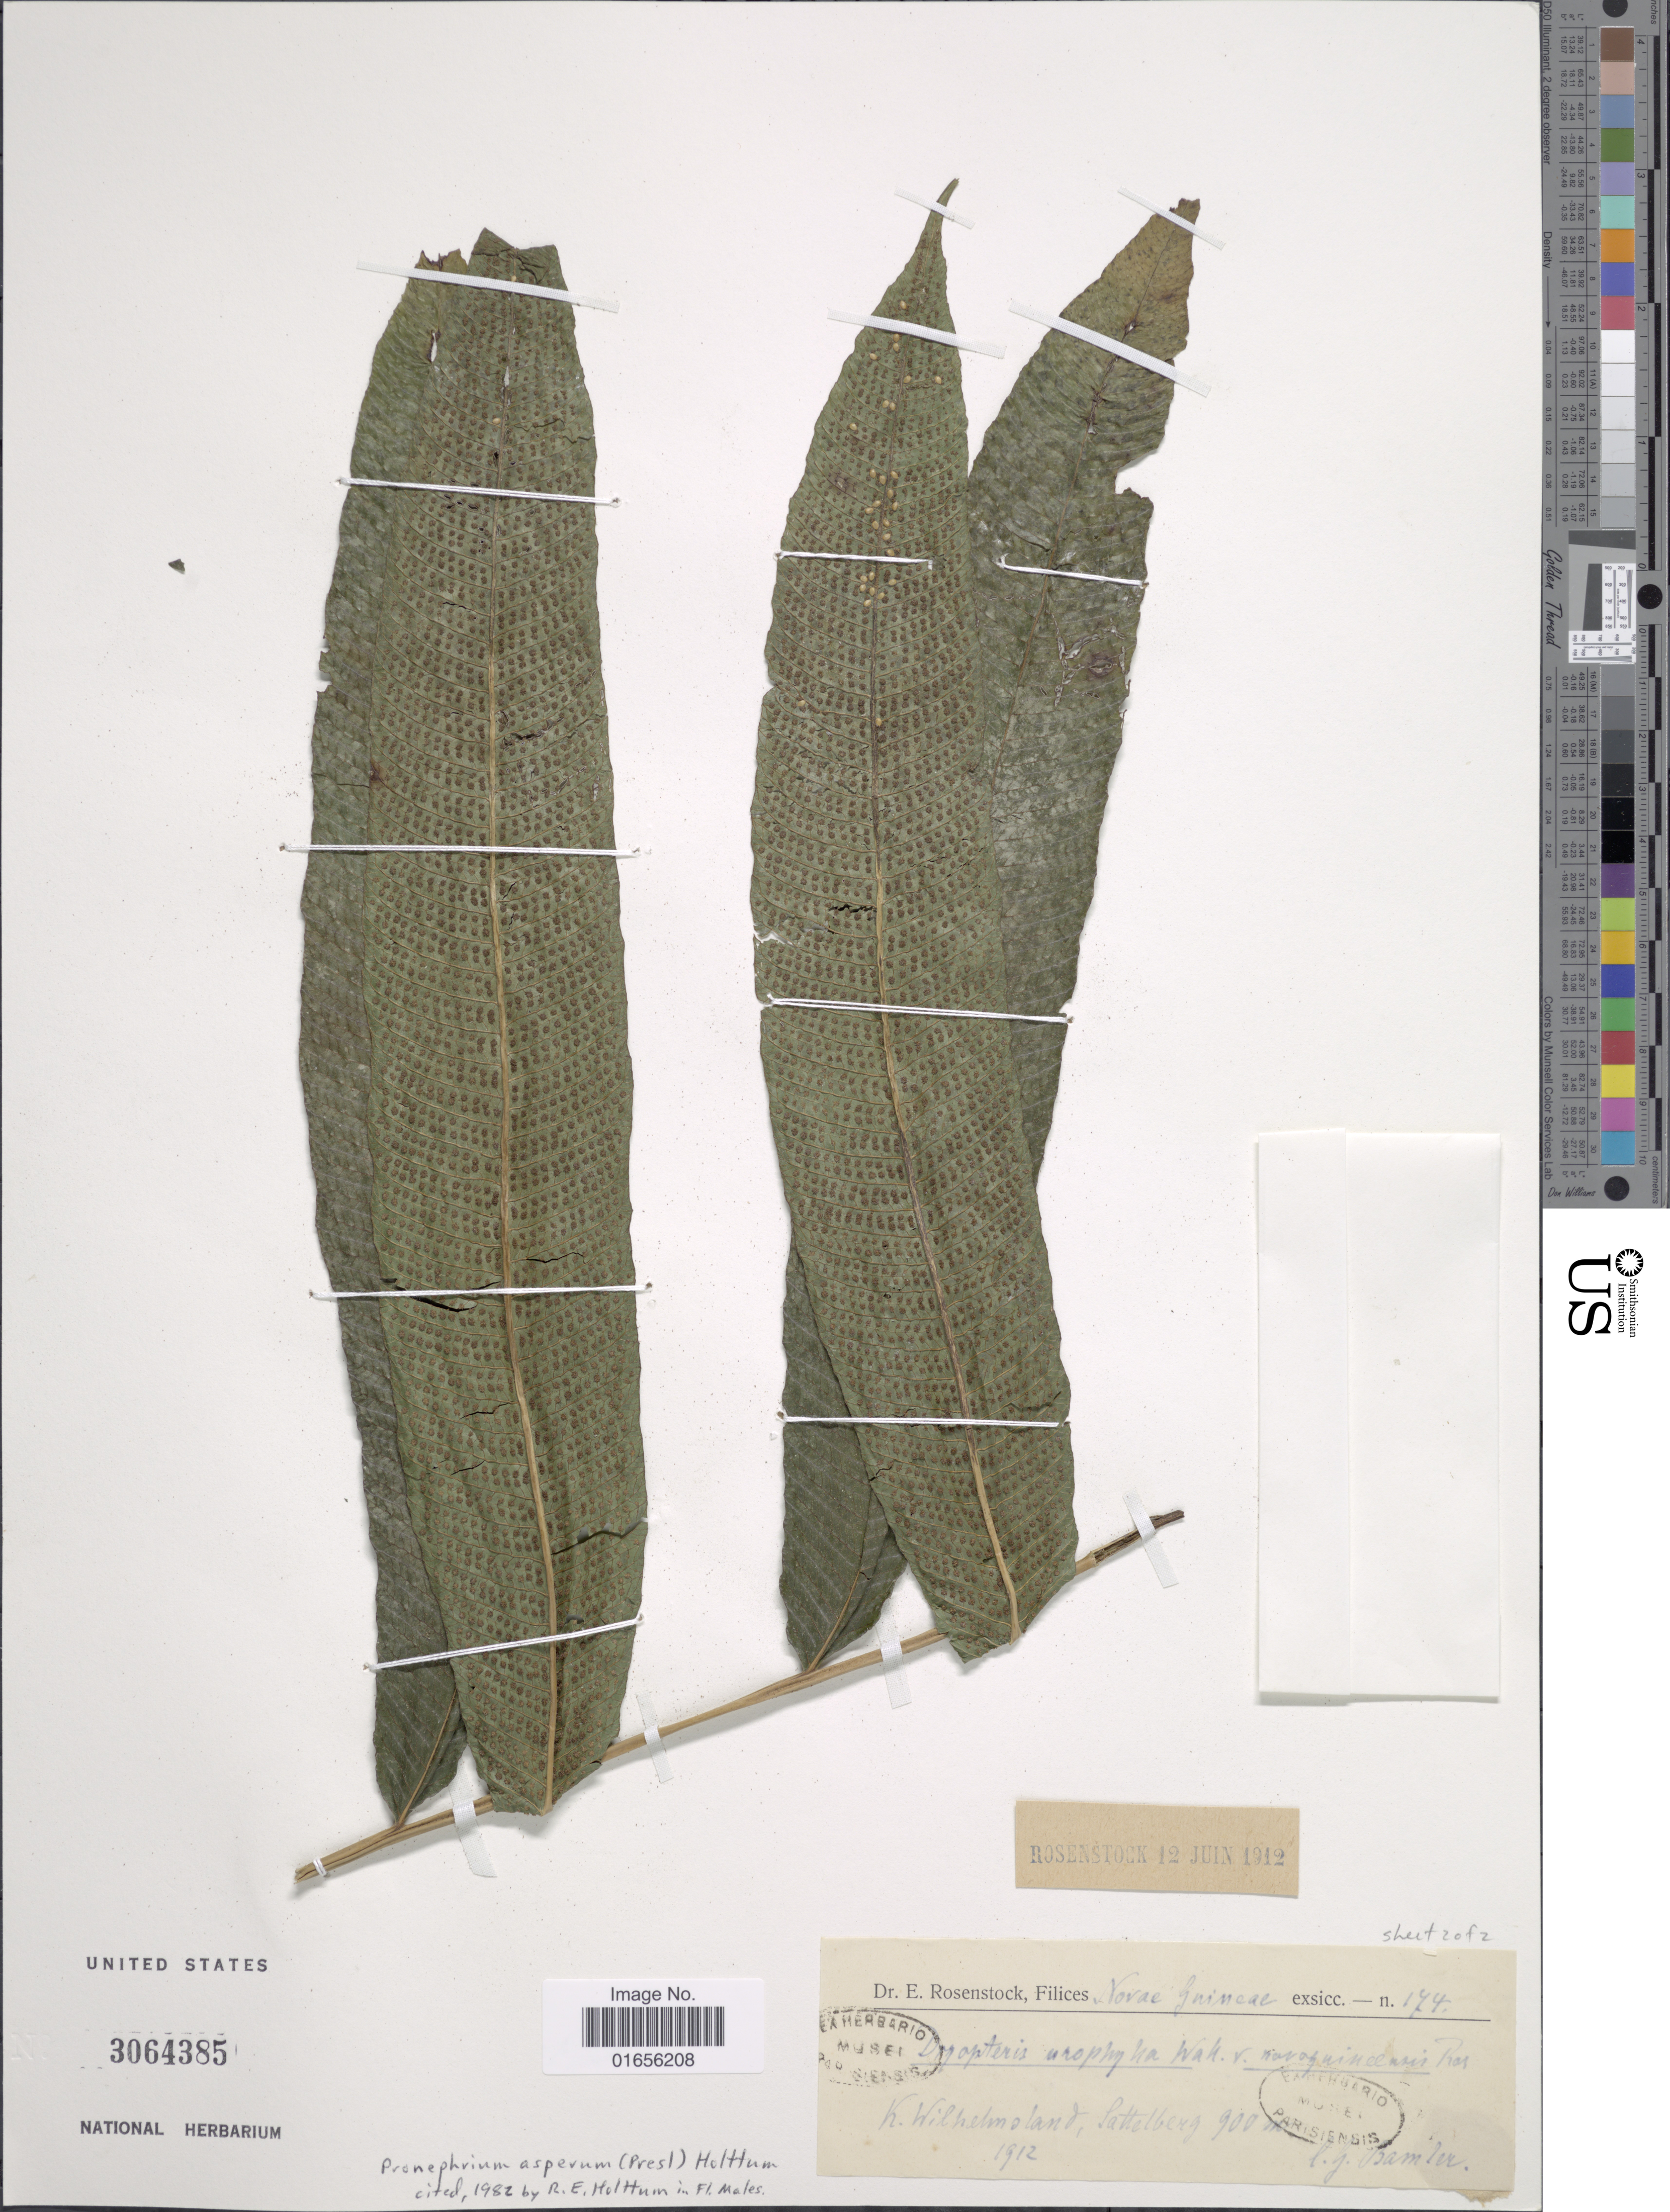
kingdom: Plantae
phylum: Tracheophyta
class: Polypodiopsida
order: Polypodiales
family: Thelypteridaceae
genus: Pronephrium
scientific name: Pronephrium asperum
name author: (C. Presl) Holttum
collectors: G. Bamler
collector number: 174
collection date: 1912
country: Papua New Guinea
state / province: Morobe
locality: Novae Guineae, K. Wilhelmsland, Sattelberg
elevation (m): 900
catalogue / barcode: US 3064385